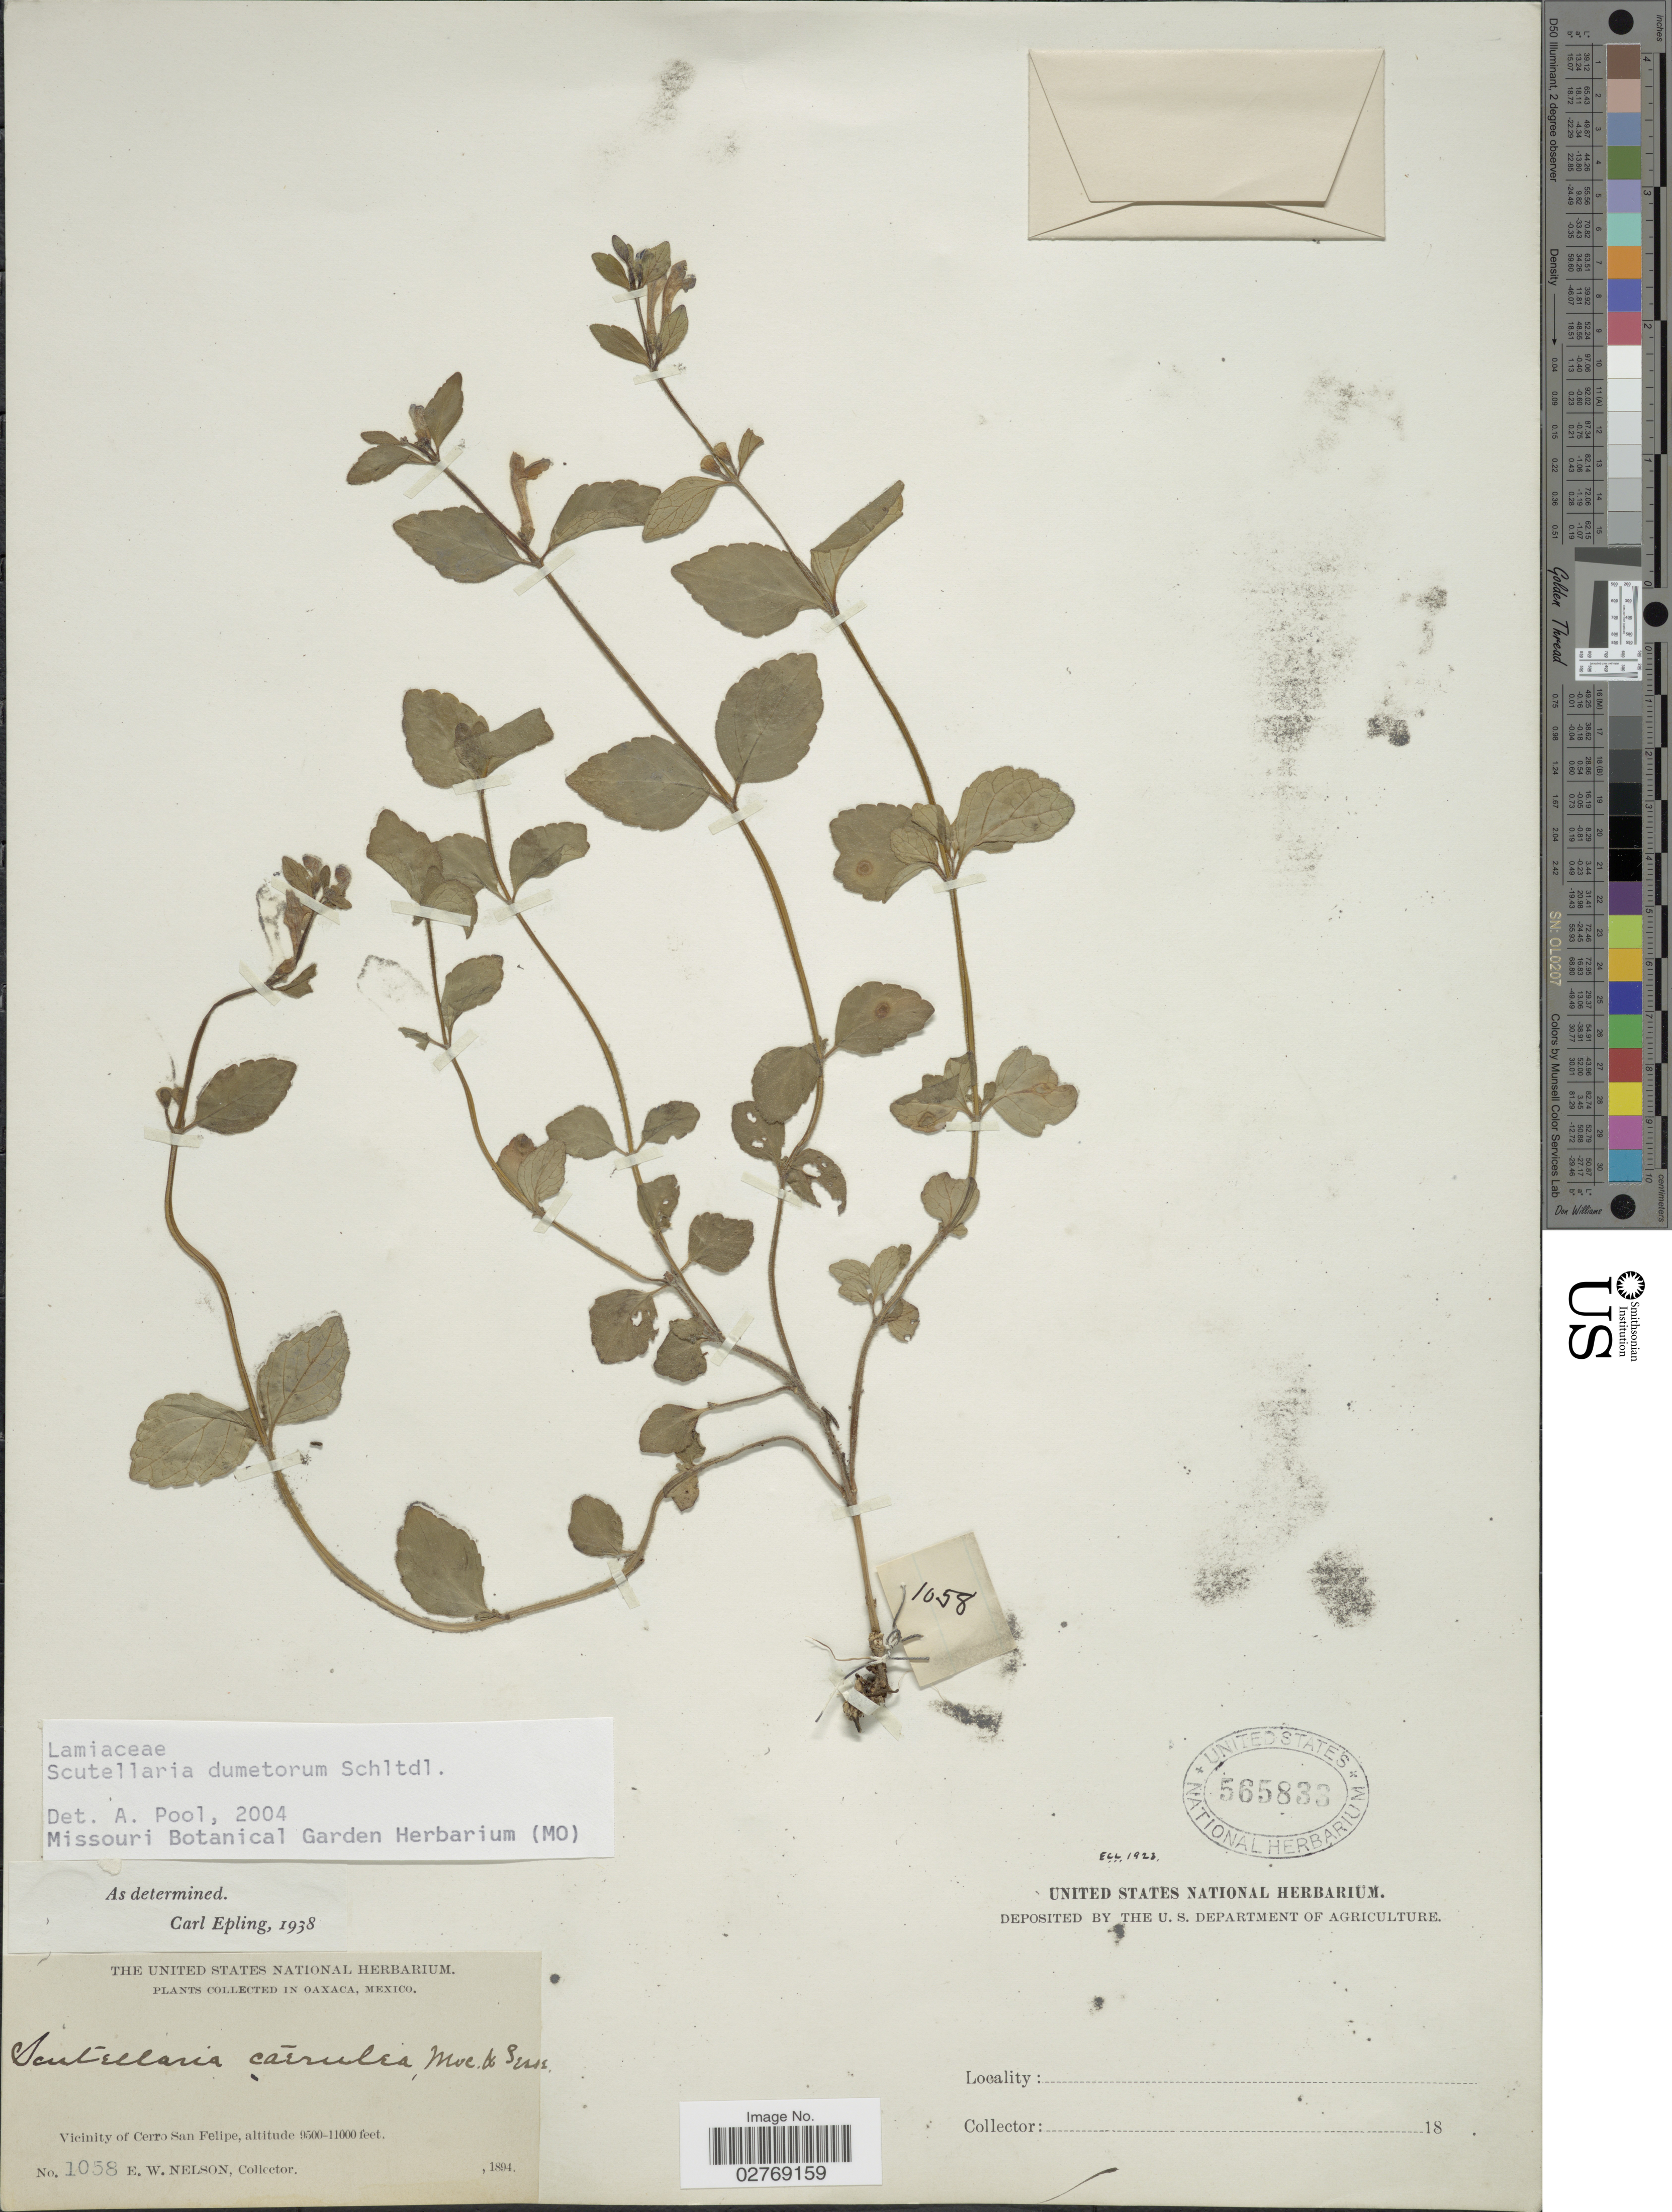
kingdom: Plantae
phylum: Tracheophyta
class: Magnoliopsida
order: Lamiales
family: Lamiaceae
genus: Scutellaria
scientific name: Scutellaria dumetorum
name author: Schltdl.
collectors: E. W. Nelson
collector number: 1058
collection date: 1894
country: Mexico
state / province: Oaxaca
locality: Vicinity of Cerro San Felipe.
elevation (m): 2896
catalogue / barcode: US 565833